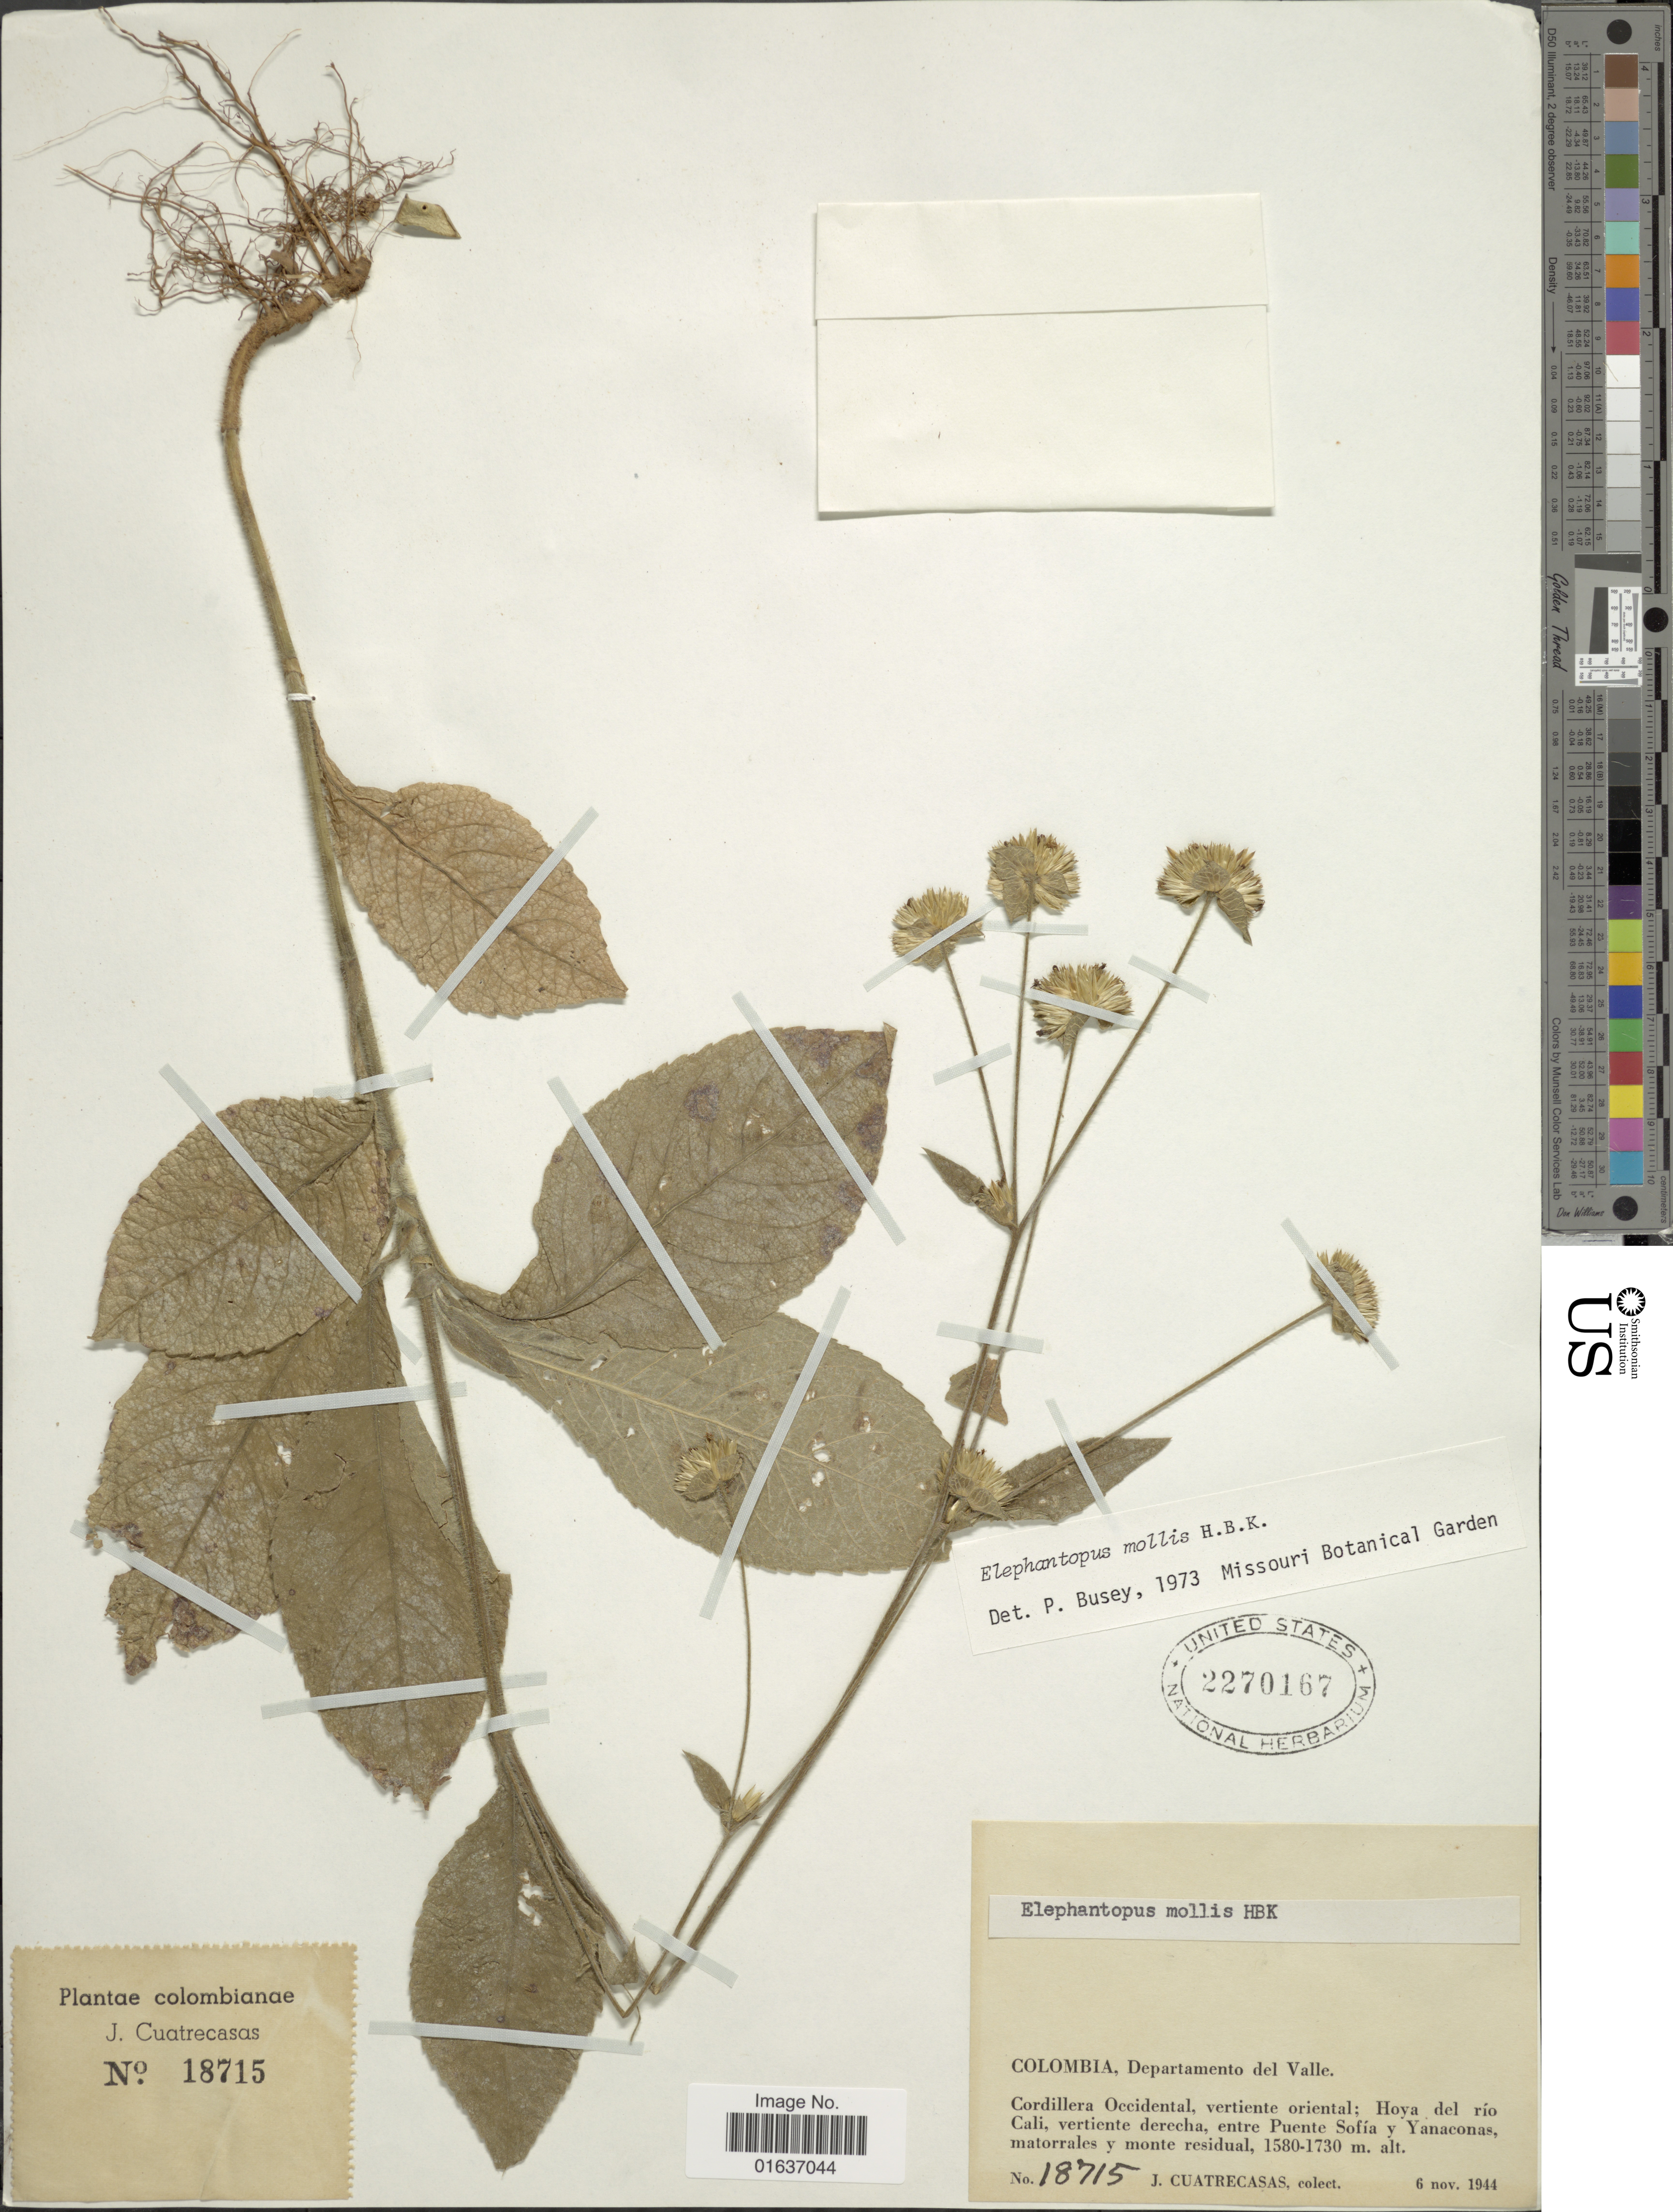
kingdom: Plantae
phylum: Tracheophyta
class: Magnoliopsida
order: Asterales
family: Asteraceae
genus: Elephantopus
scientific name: Elephantopus mollis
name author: Kunth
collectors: J. Cuatrecasas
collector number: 18715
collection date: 1944-11-06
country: Colombia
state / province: Valle del Cauca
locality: Departamento del Valle, Cordillera Occidental, vertiente oriental; Hoya del río Cali, vertiente derecha, entre Puente Sofía y Yanaconas, matorrales y monte residual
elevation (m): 1580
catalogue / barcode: US 2270167